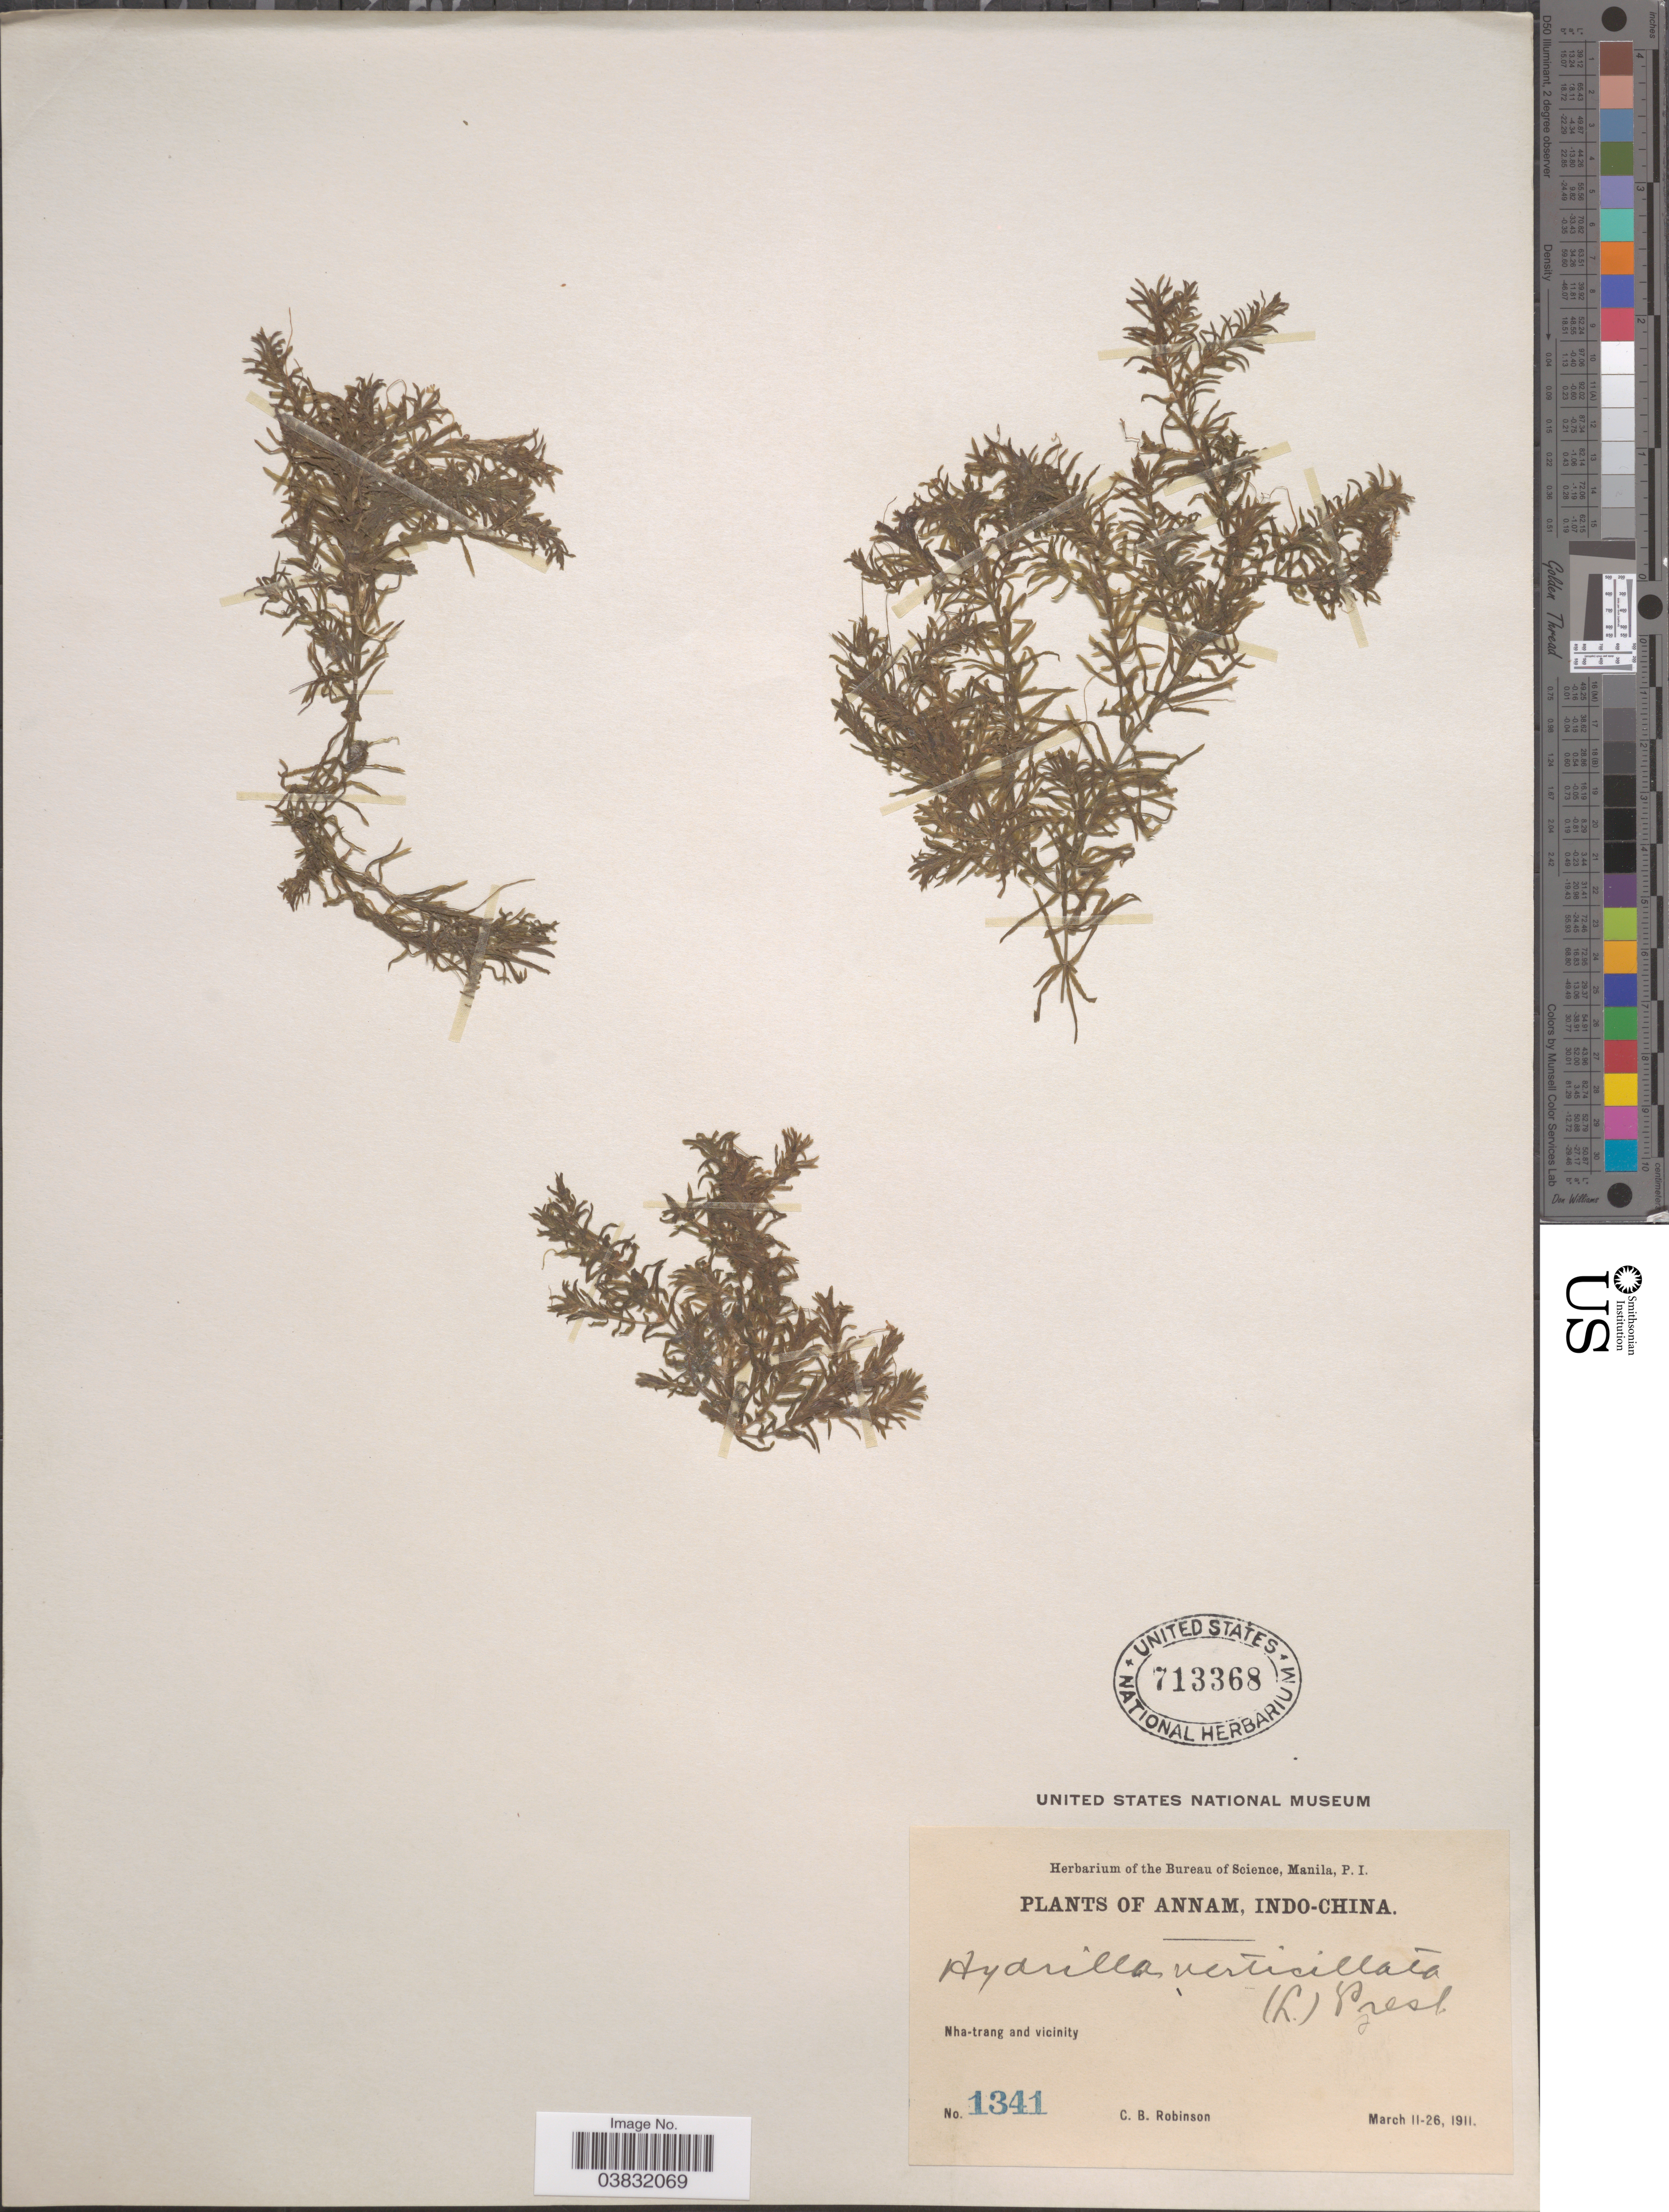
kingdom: Plantae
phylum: Tracheophyta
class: Liliopsida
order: Alismatales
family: Hydrocharitaceae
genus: Hydrilla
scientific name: Hydrilla verticillata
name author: (L. f.) Royle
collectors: C. Robinson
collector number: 1341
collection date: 1911-03-11/1911-03-26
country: Vietnam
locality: Annam. Nha-trang and vicinity.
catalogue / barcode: US 713368